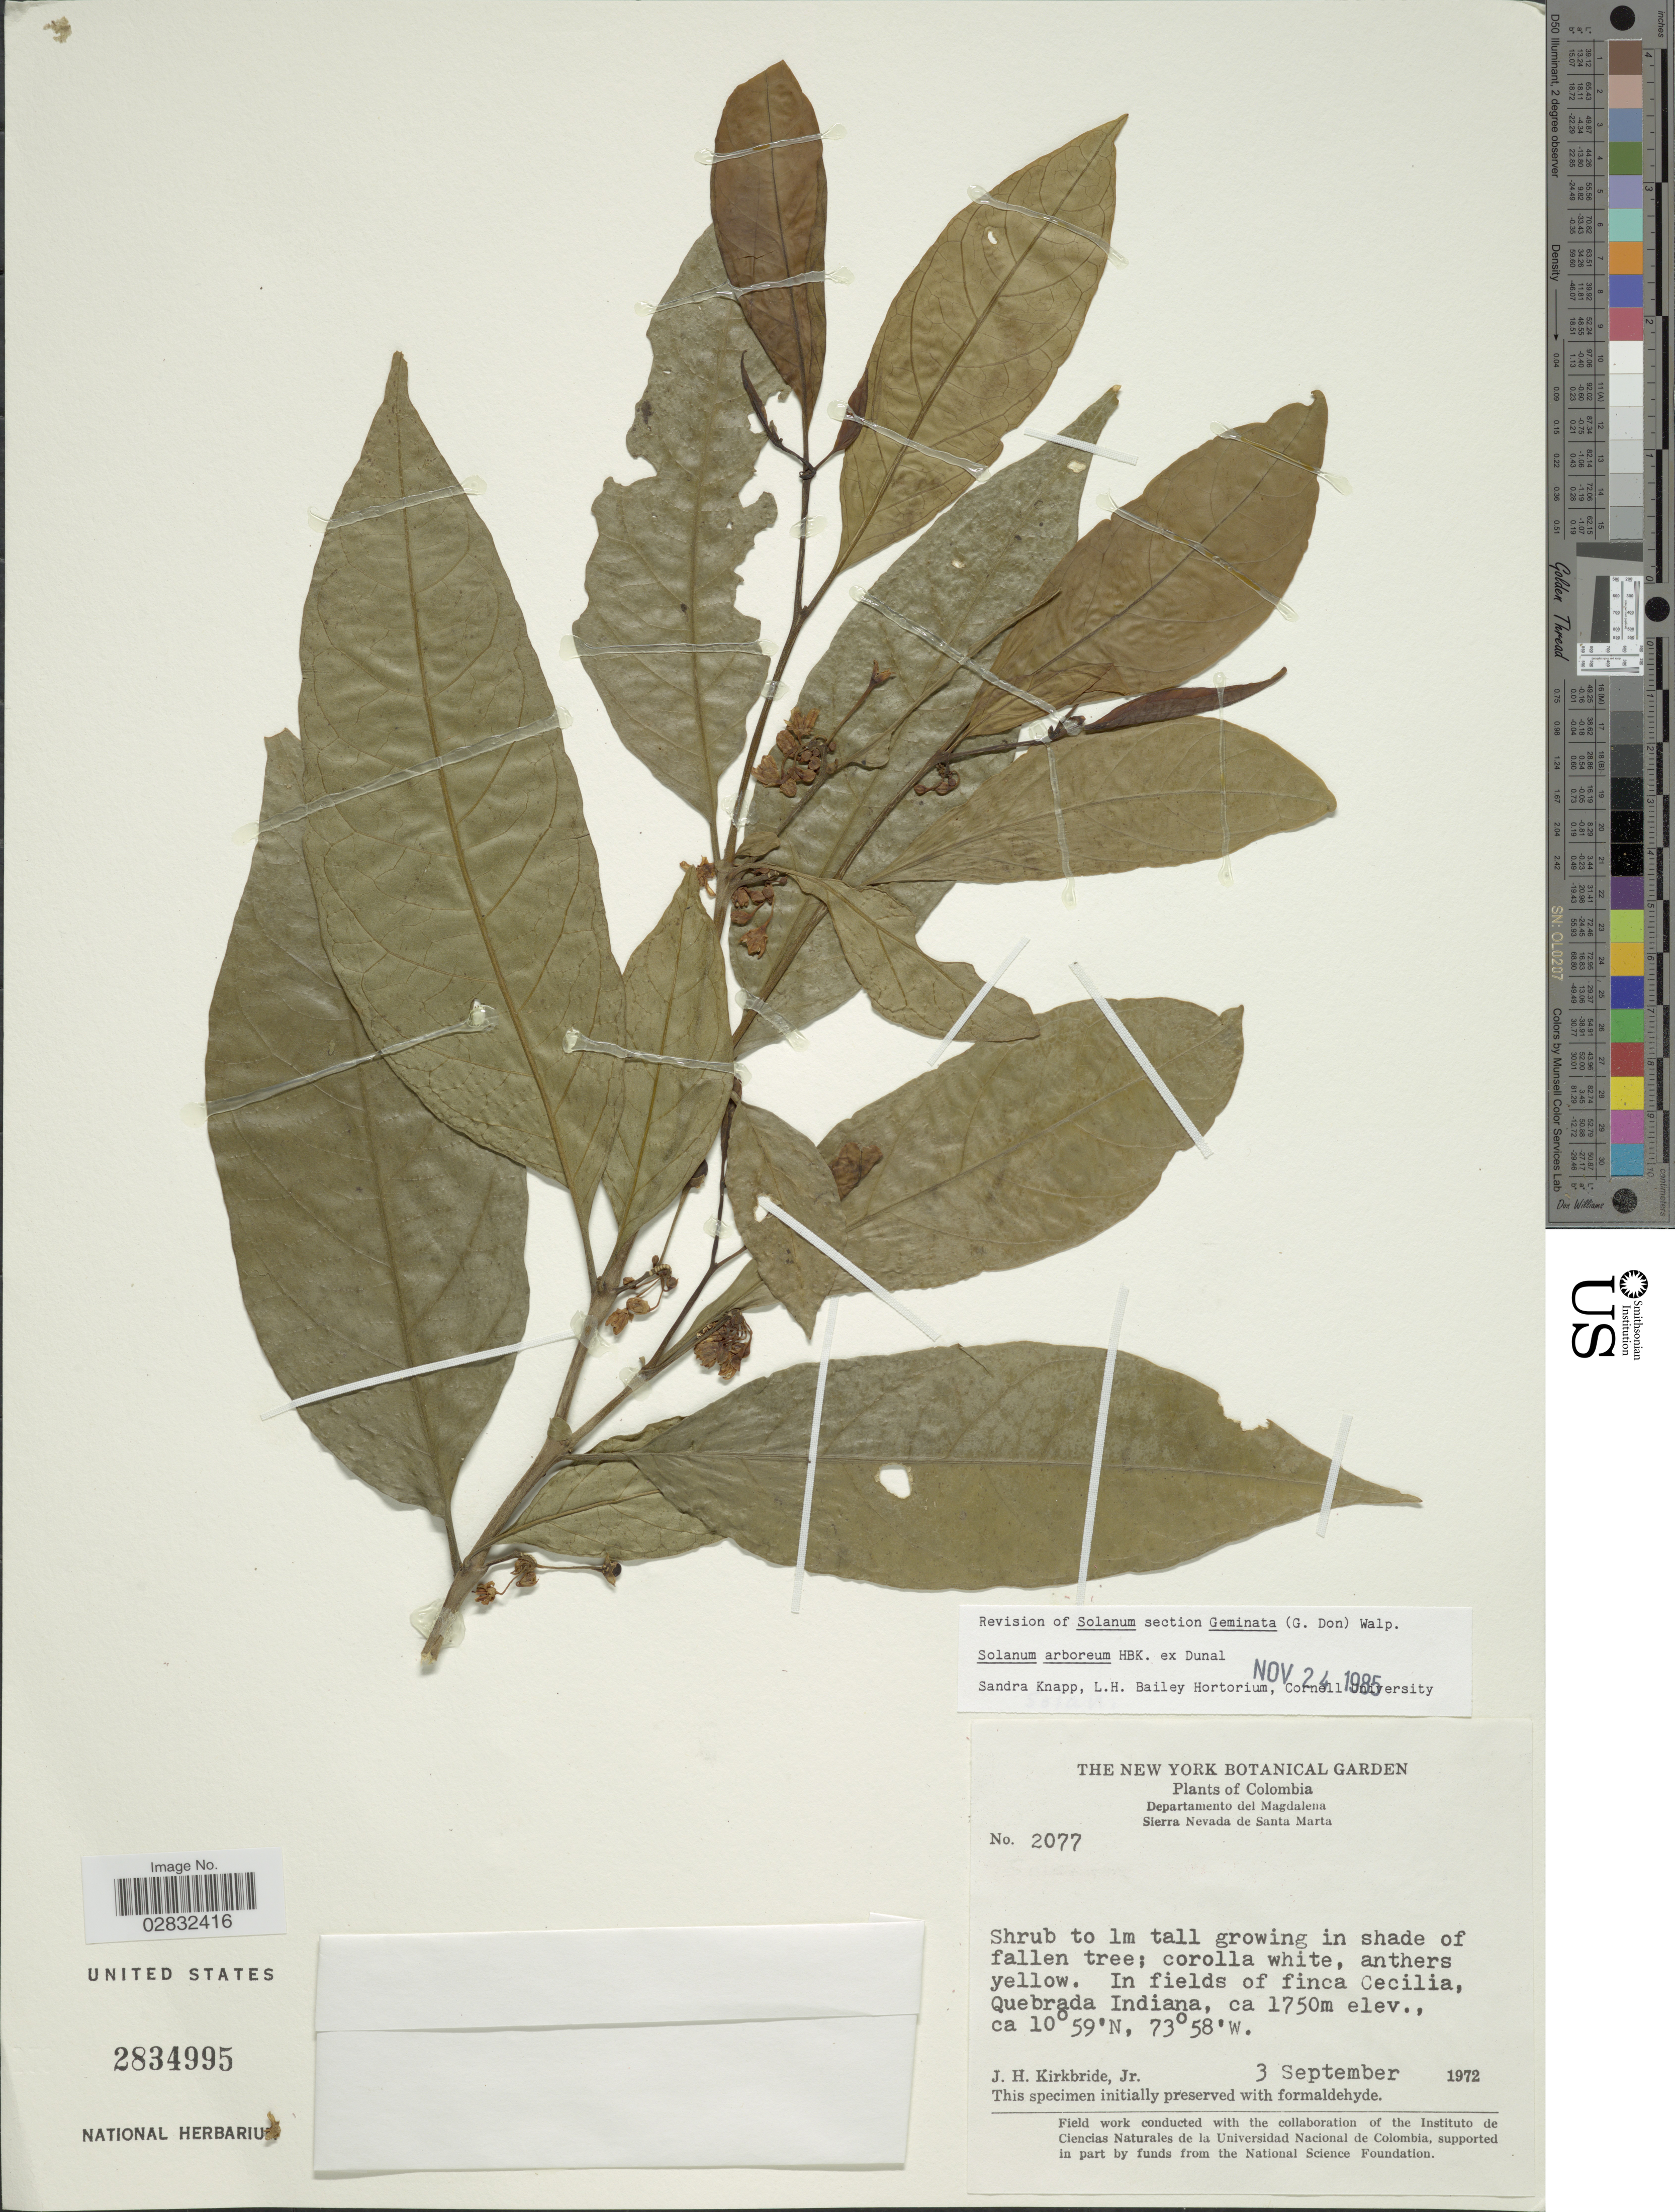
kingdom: Plantae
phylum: Tracheophyta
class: Magnoliopsida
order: Solanales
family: Solanaceae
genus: Solanum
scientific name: Solanum arboreum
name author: Dunal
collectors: J. H. Kirkbride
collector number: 2077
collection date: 1972-09-03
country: Colombia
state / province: Magdalena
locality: Departamento del Magdalena, Sierra Nevada de Santa Marta, In fields of finca Cecilia, Quebrada Indiana.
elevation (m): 1750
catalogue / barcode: US 2834995